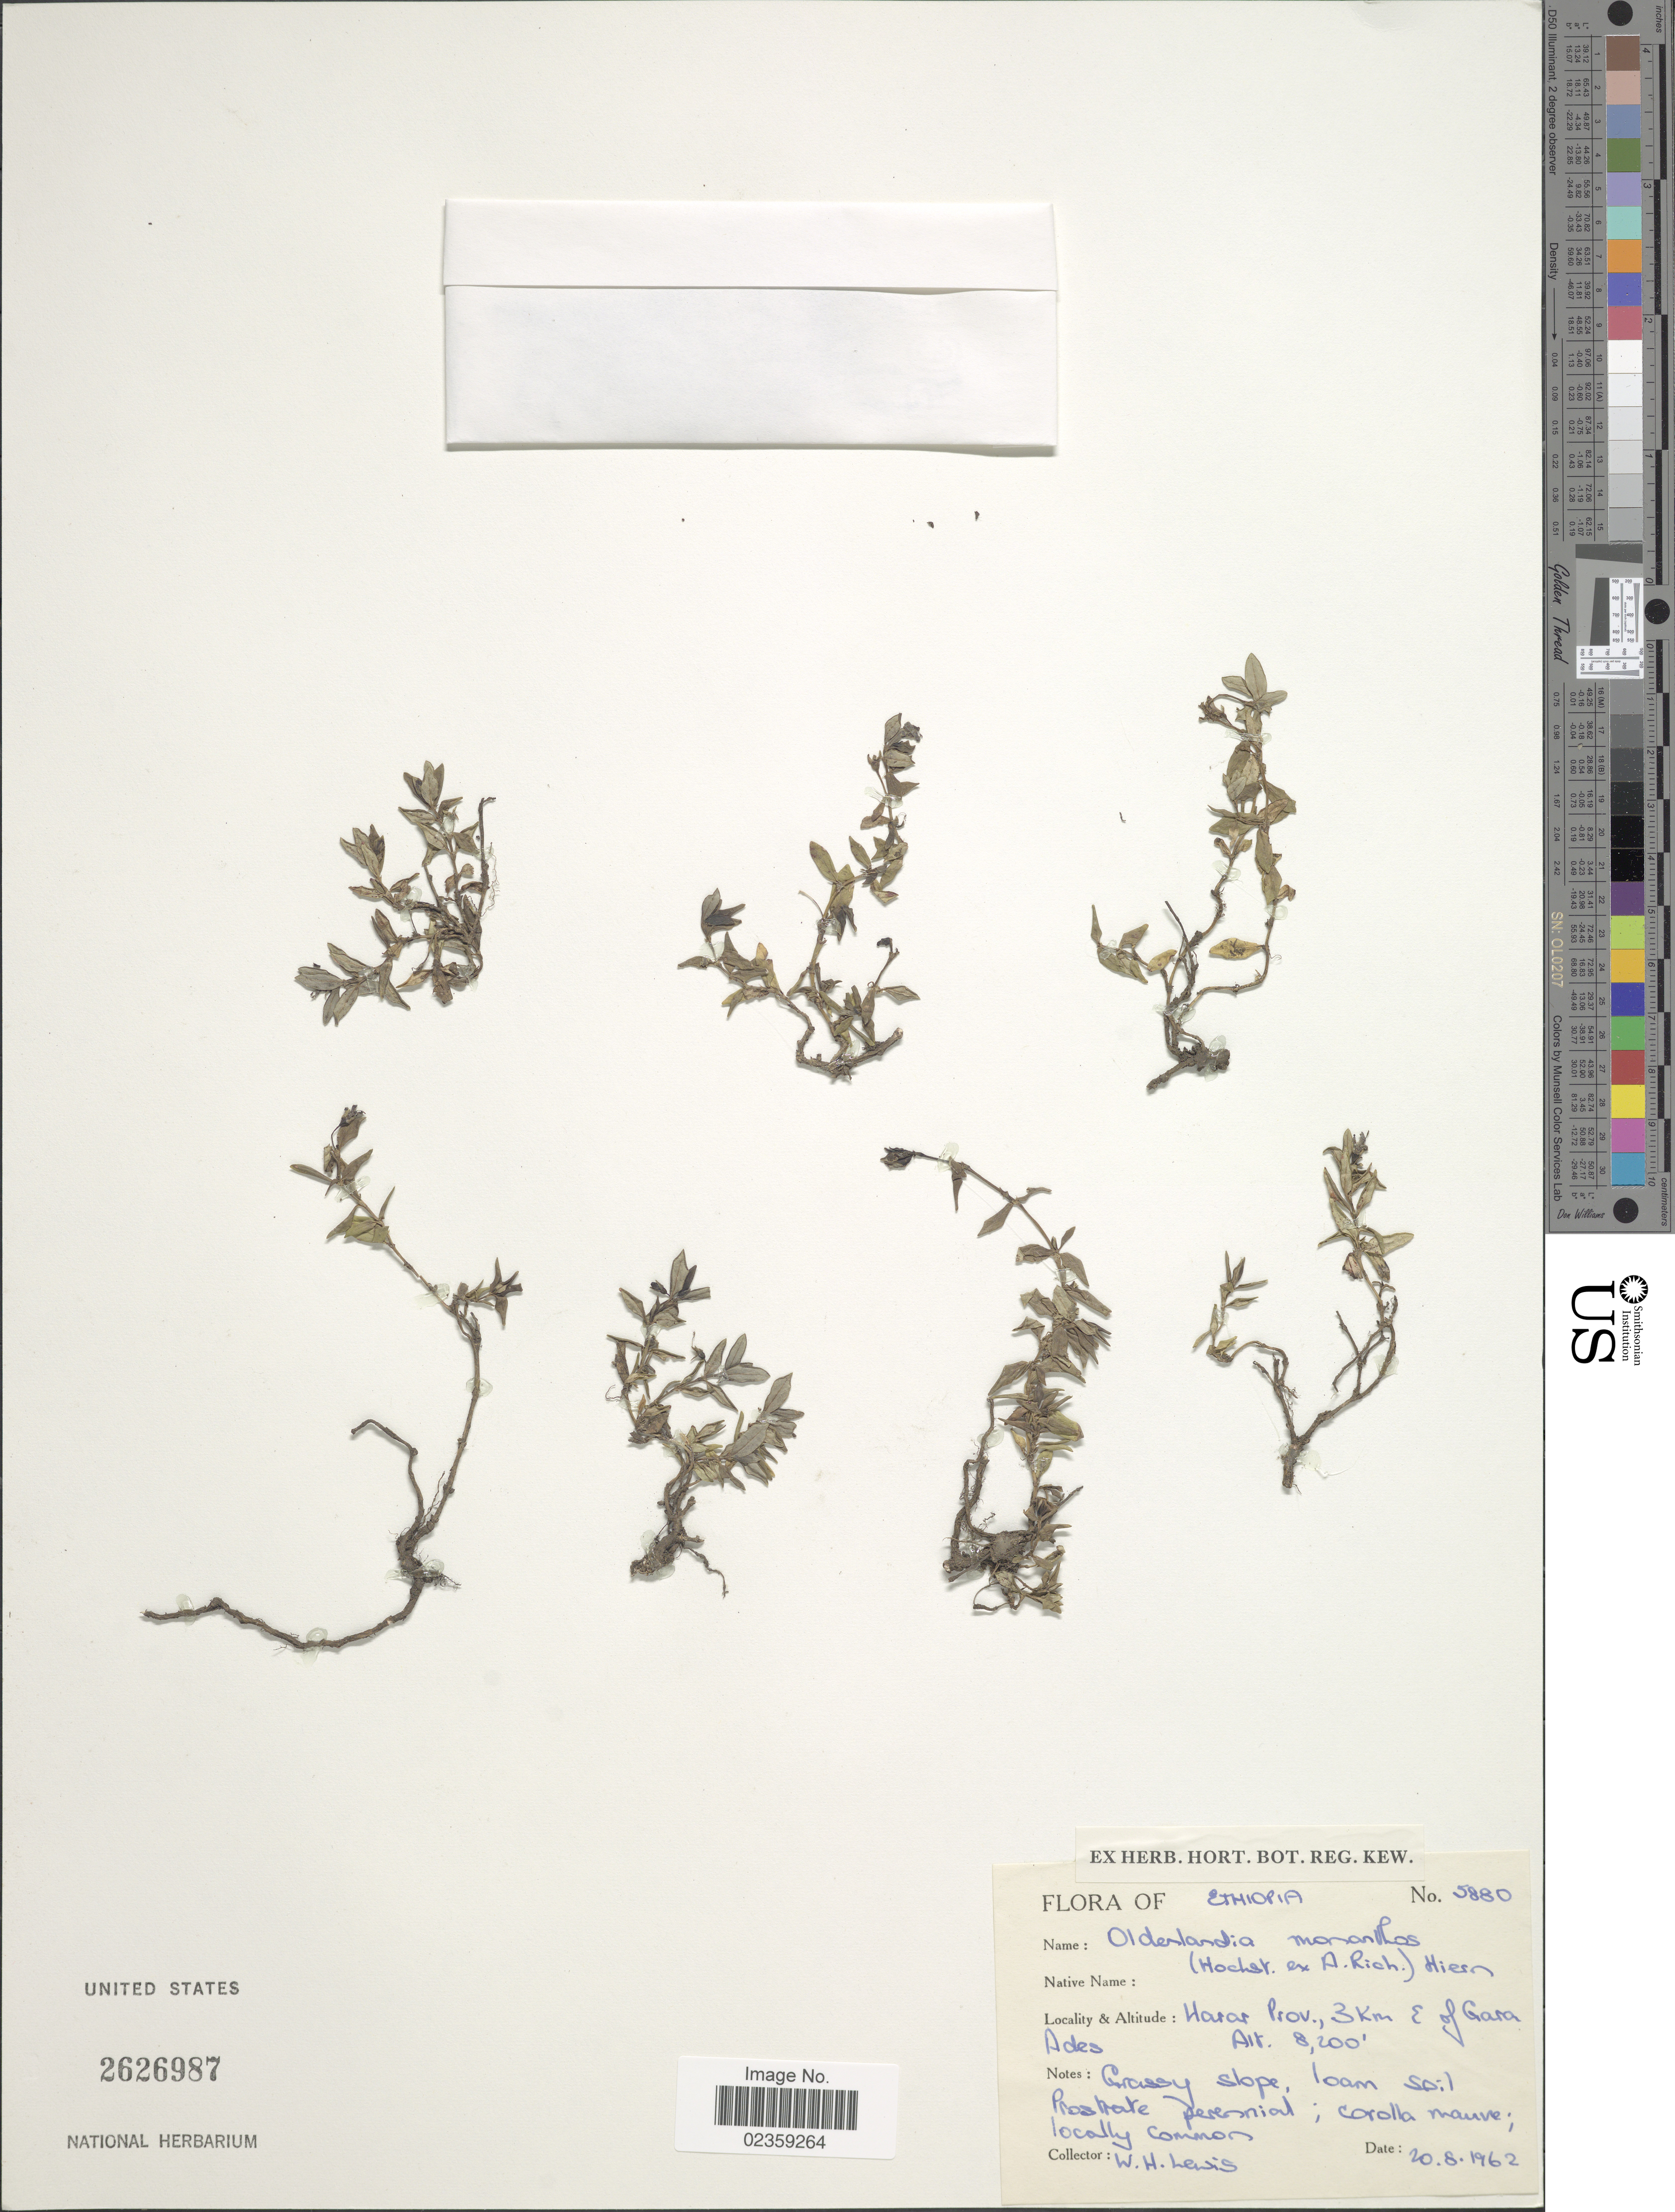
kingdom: Plantae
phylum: Tracheophyta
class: Magnoliopsida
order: Gentianales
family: Rubiaceae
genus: Oldenlandia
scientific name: Oldenlandia monanthos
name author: (Hochst. ex A. Rich.) Hiern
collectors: W. H. Lewis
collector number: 5880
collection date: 1962-08-20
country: Ethiopia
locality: Harar Prov., 3 km E of Gara Ades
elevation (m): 2499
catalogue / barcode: US 2626987